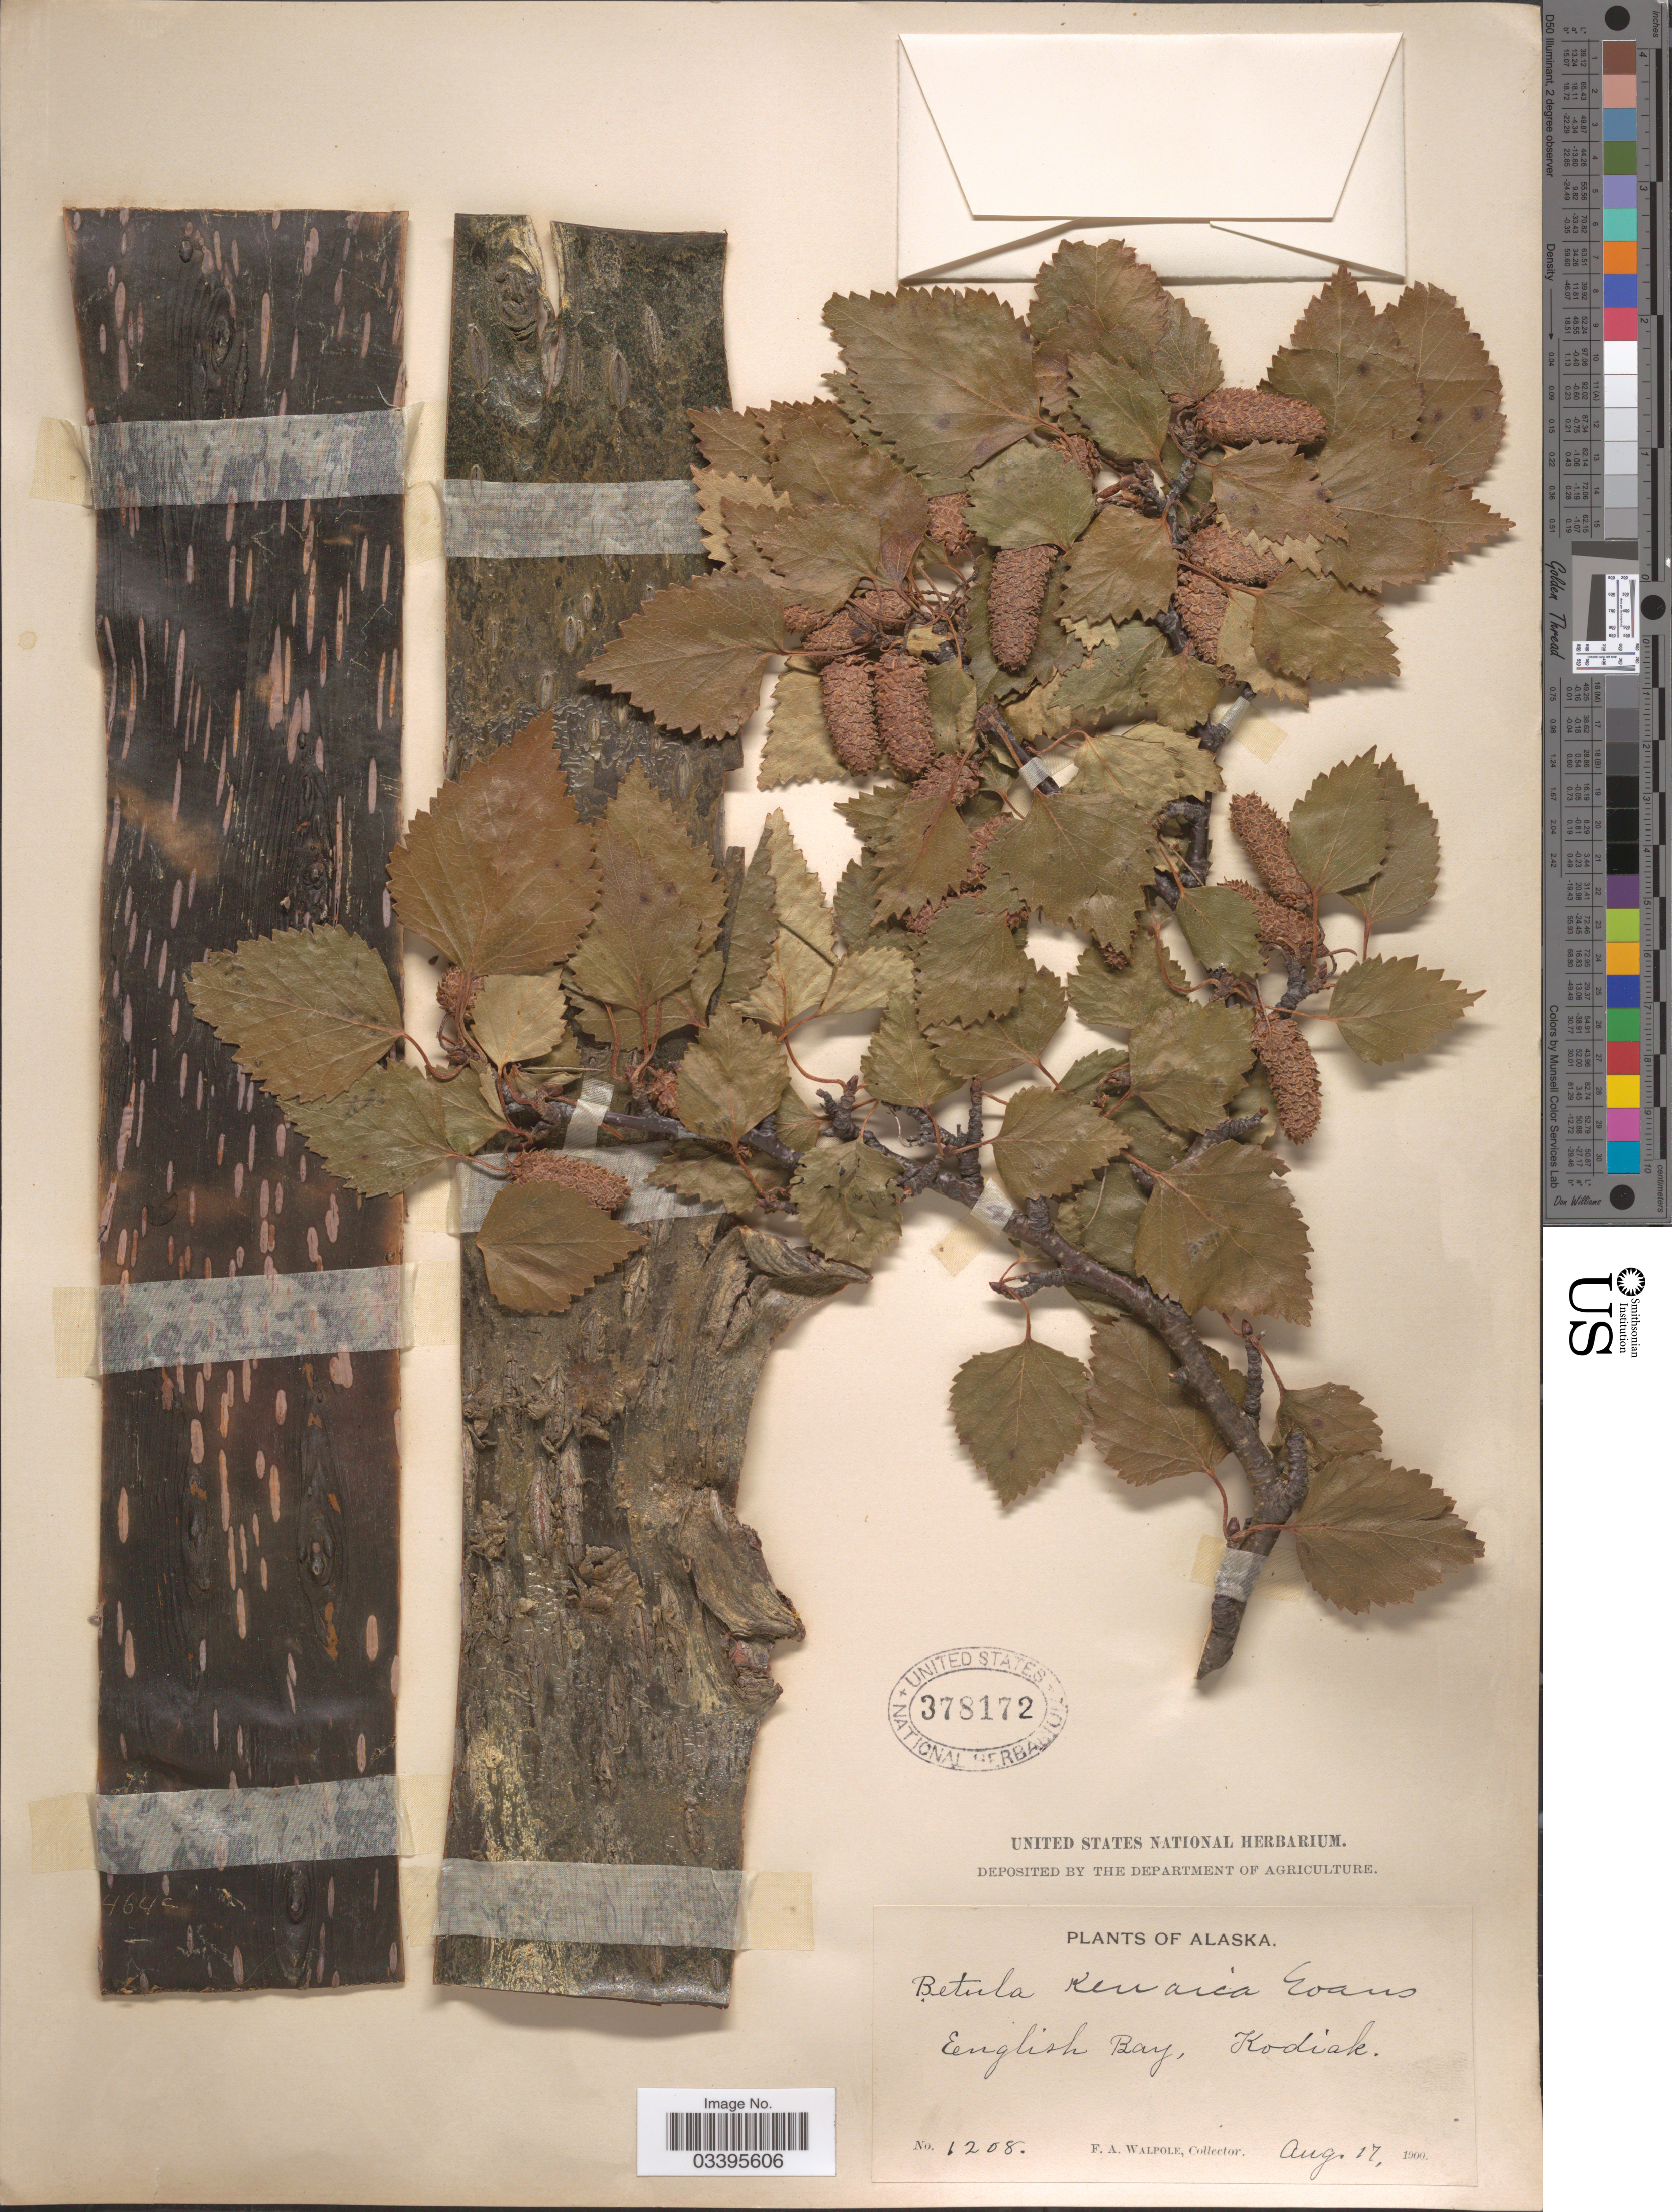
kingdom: Plantae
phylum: Tracheophyta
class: Magnoliopsida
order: Fagales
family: Betulaceae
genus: Betula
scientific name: Betula kenaica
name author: W.H. Evans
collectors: F. Walpole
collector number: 1208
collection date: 1900-08-17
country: United States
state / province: Alaska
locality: English Bay, Kodiak.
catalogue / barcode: US 378172